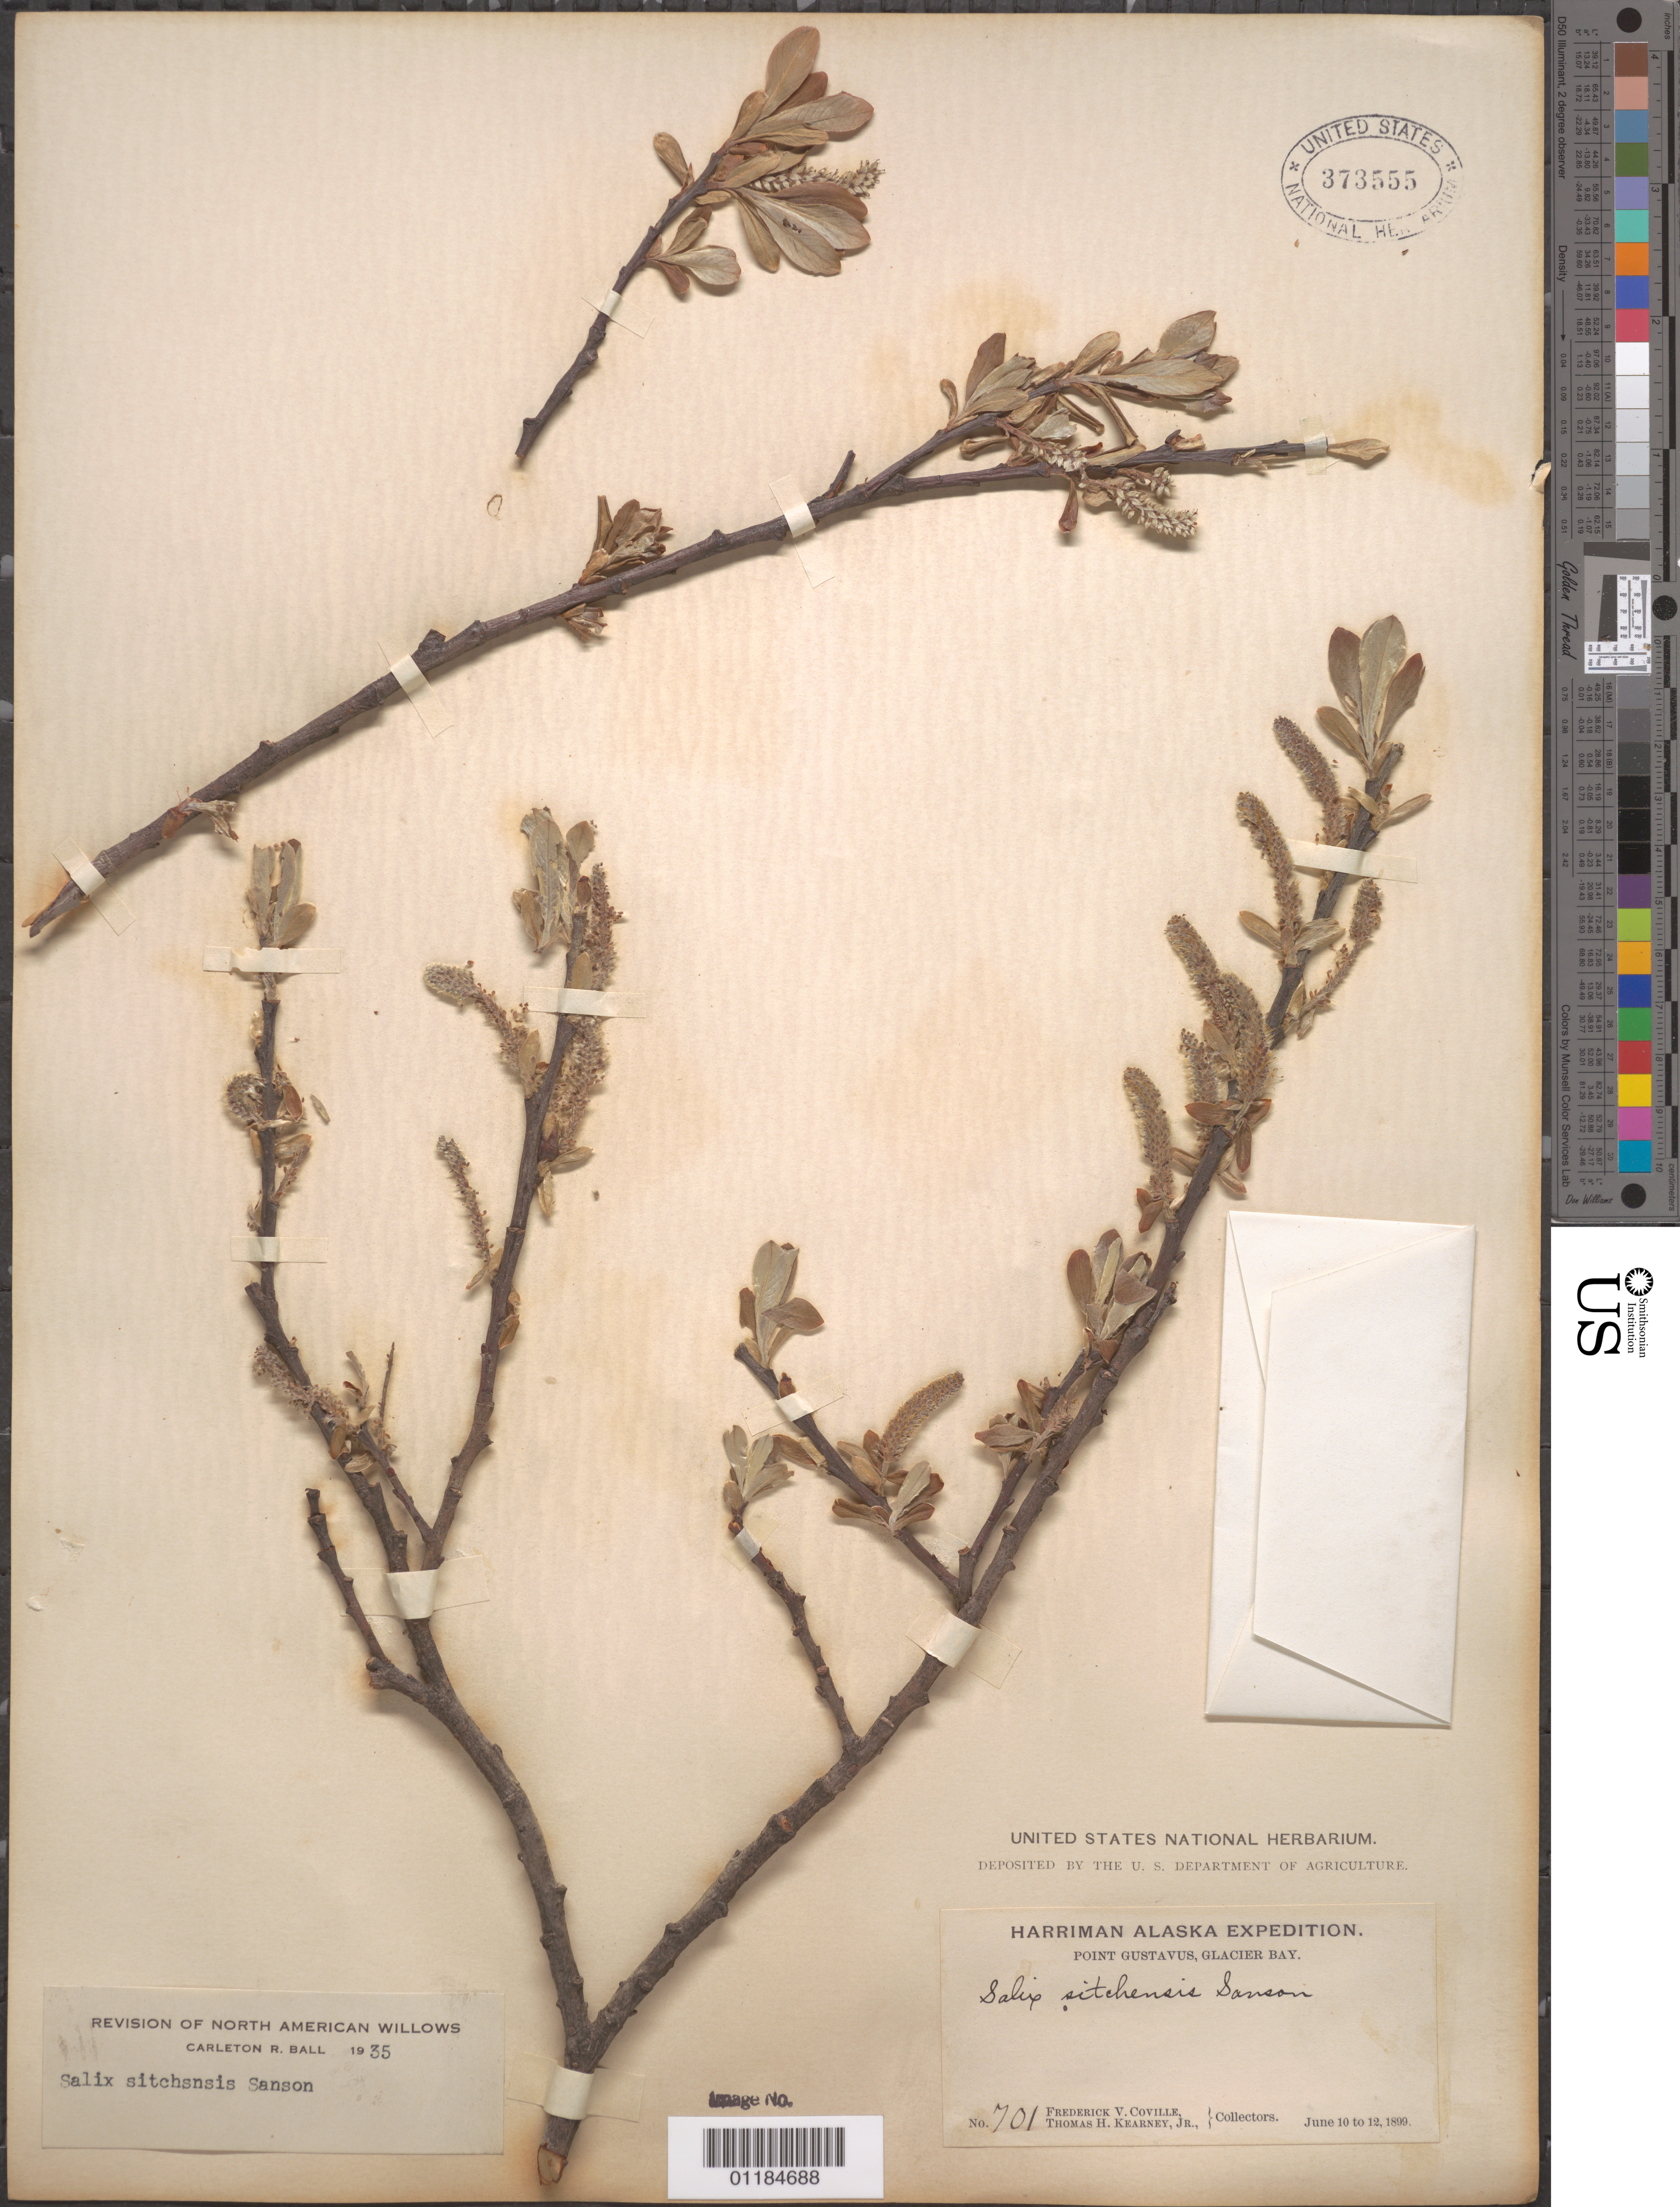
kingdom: Plantae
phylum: Tracheophyta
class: Magnoliopsida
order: Malpighiales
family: Salicaceae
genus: Salix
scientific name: Salix sitchensis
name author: Sanson ex Bong.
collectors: F. V. Coville & T. H. Kearney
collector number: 701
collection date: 1899-06-10/1899-06-12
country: United States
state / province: Alaska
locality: Point Gustavus, Glacier Bay.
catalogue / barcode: US 373555